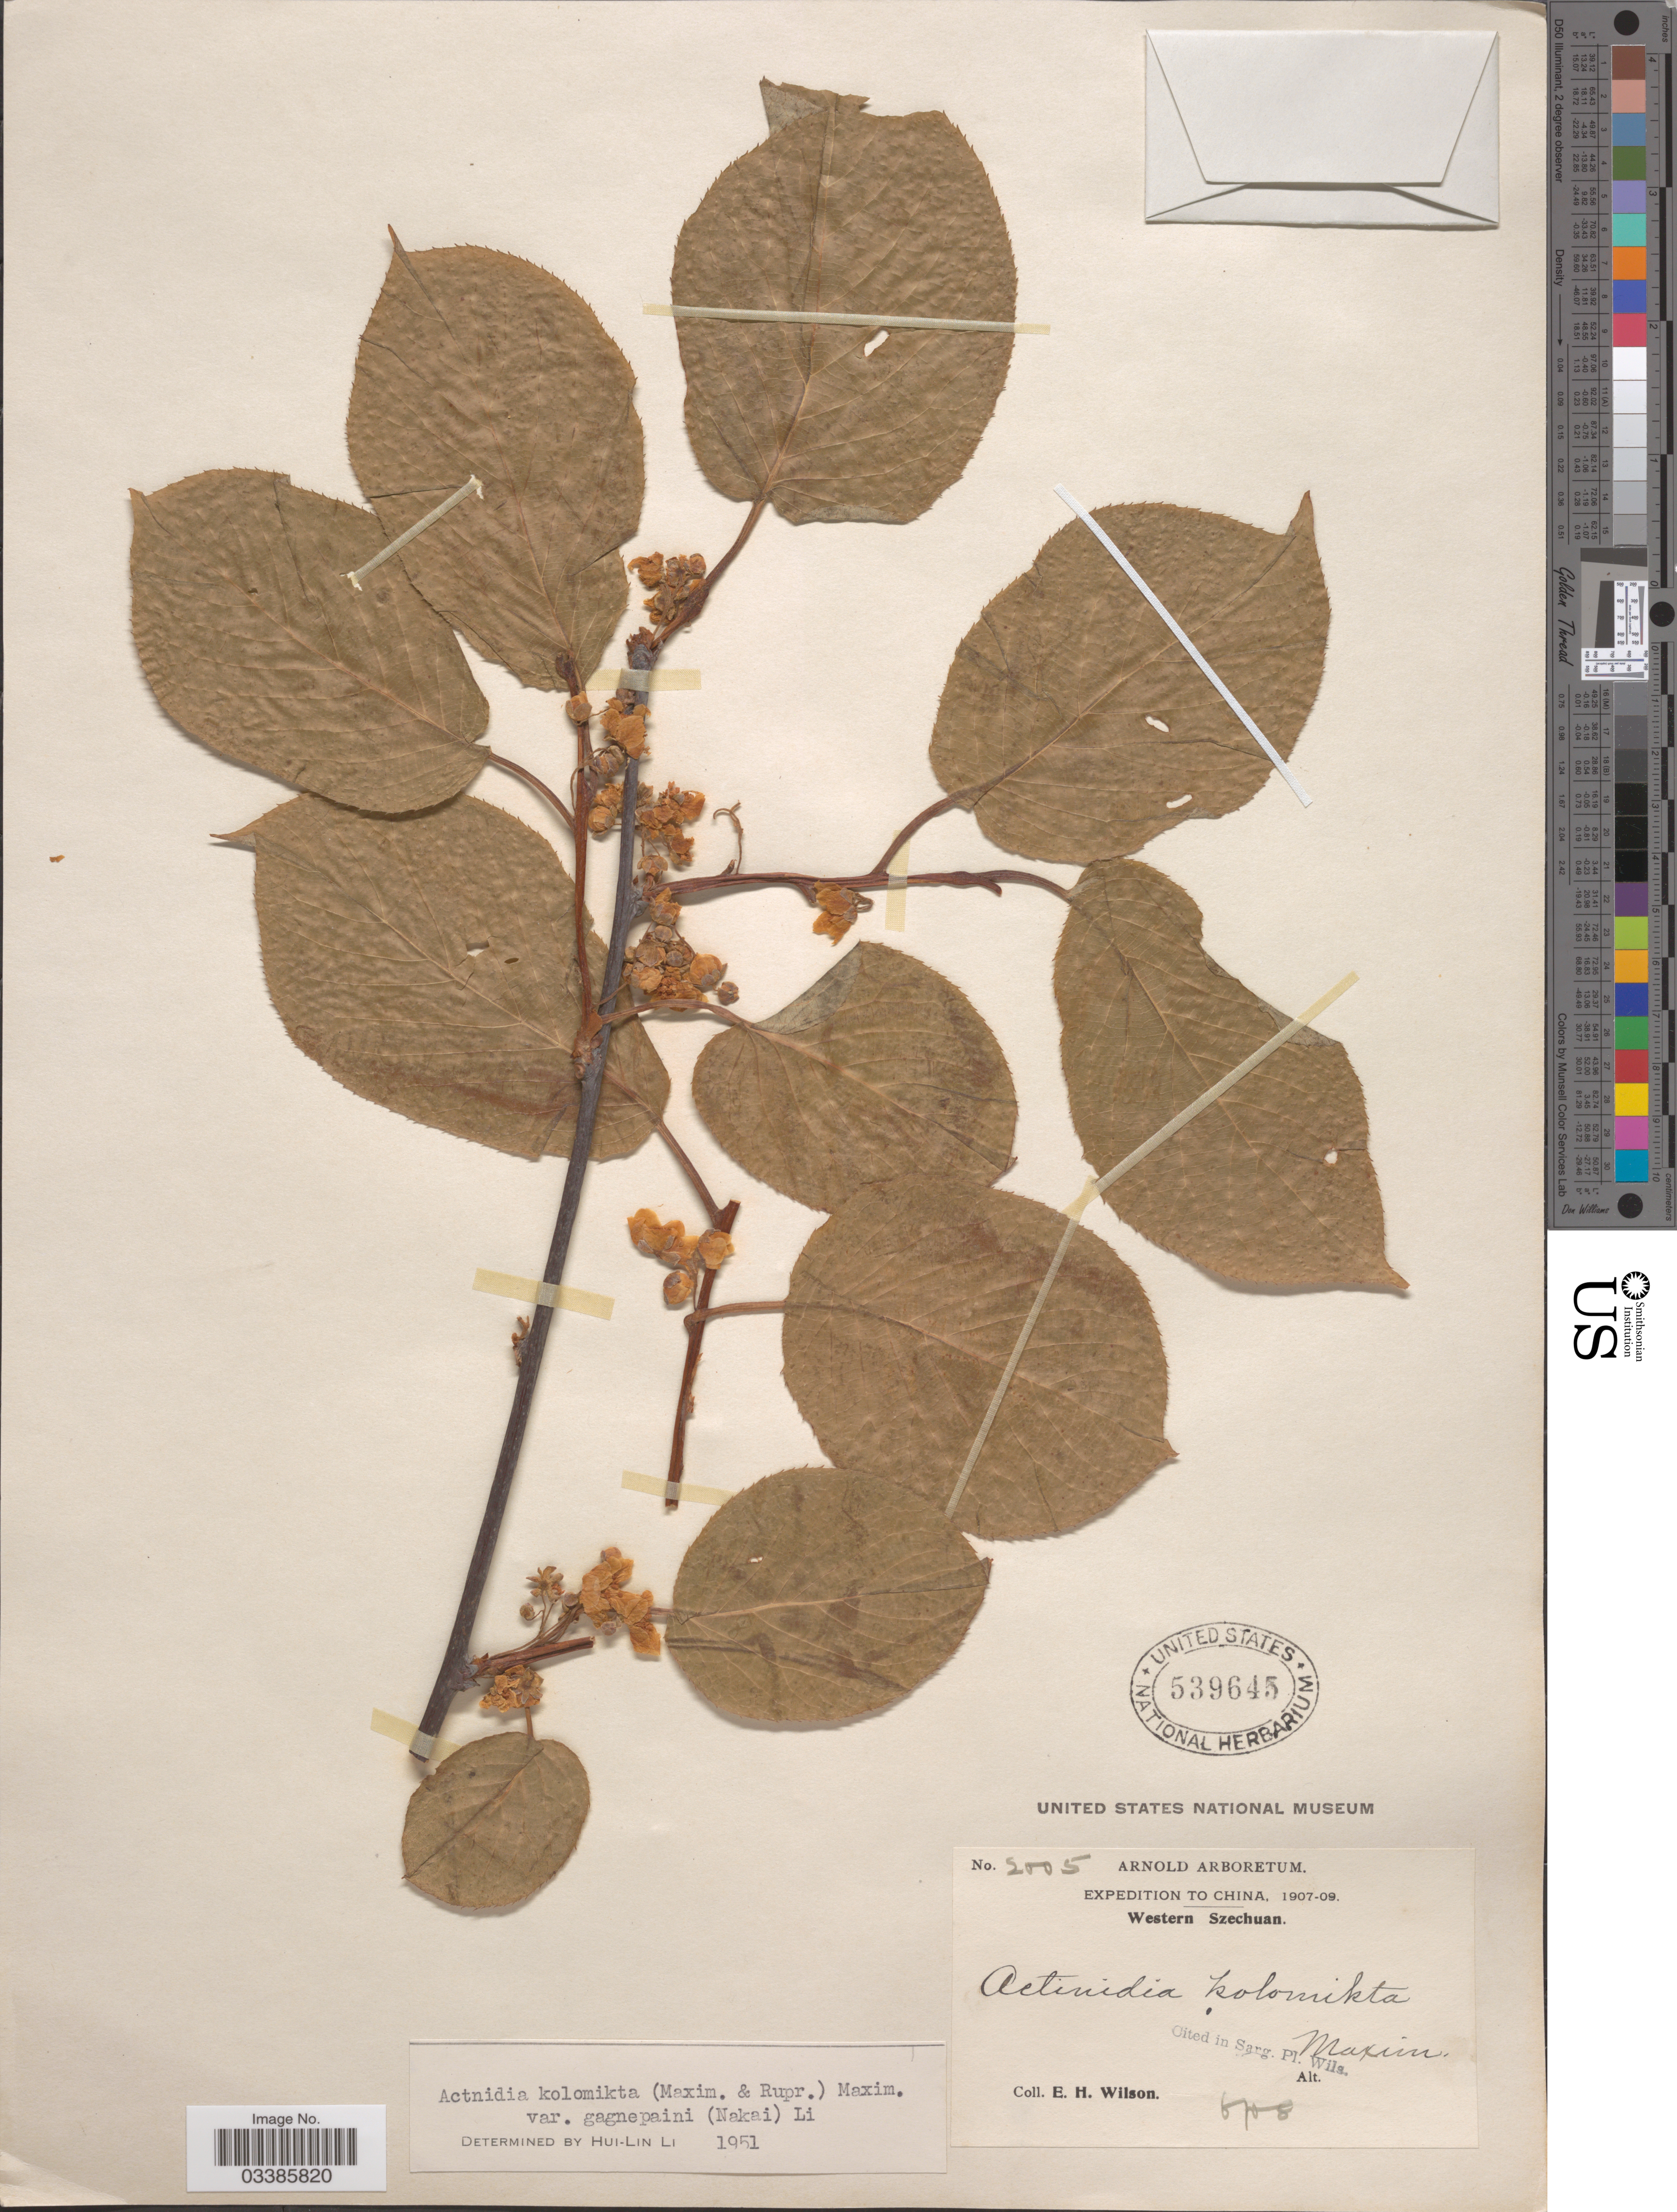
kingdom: Plantae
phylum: Tracheophyta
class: Magnoliopsida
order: Ericales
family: Actinidiaceae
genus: Actinidia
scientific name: Actinidia kolomikta var. gagnepainii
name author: (Nakai) H.L. Li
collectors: E. Wilson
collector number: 2005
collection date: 1908-06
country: China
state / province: Sichuan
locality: Western Szechuan.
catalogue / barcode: US 539645